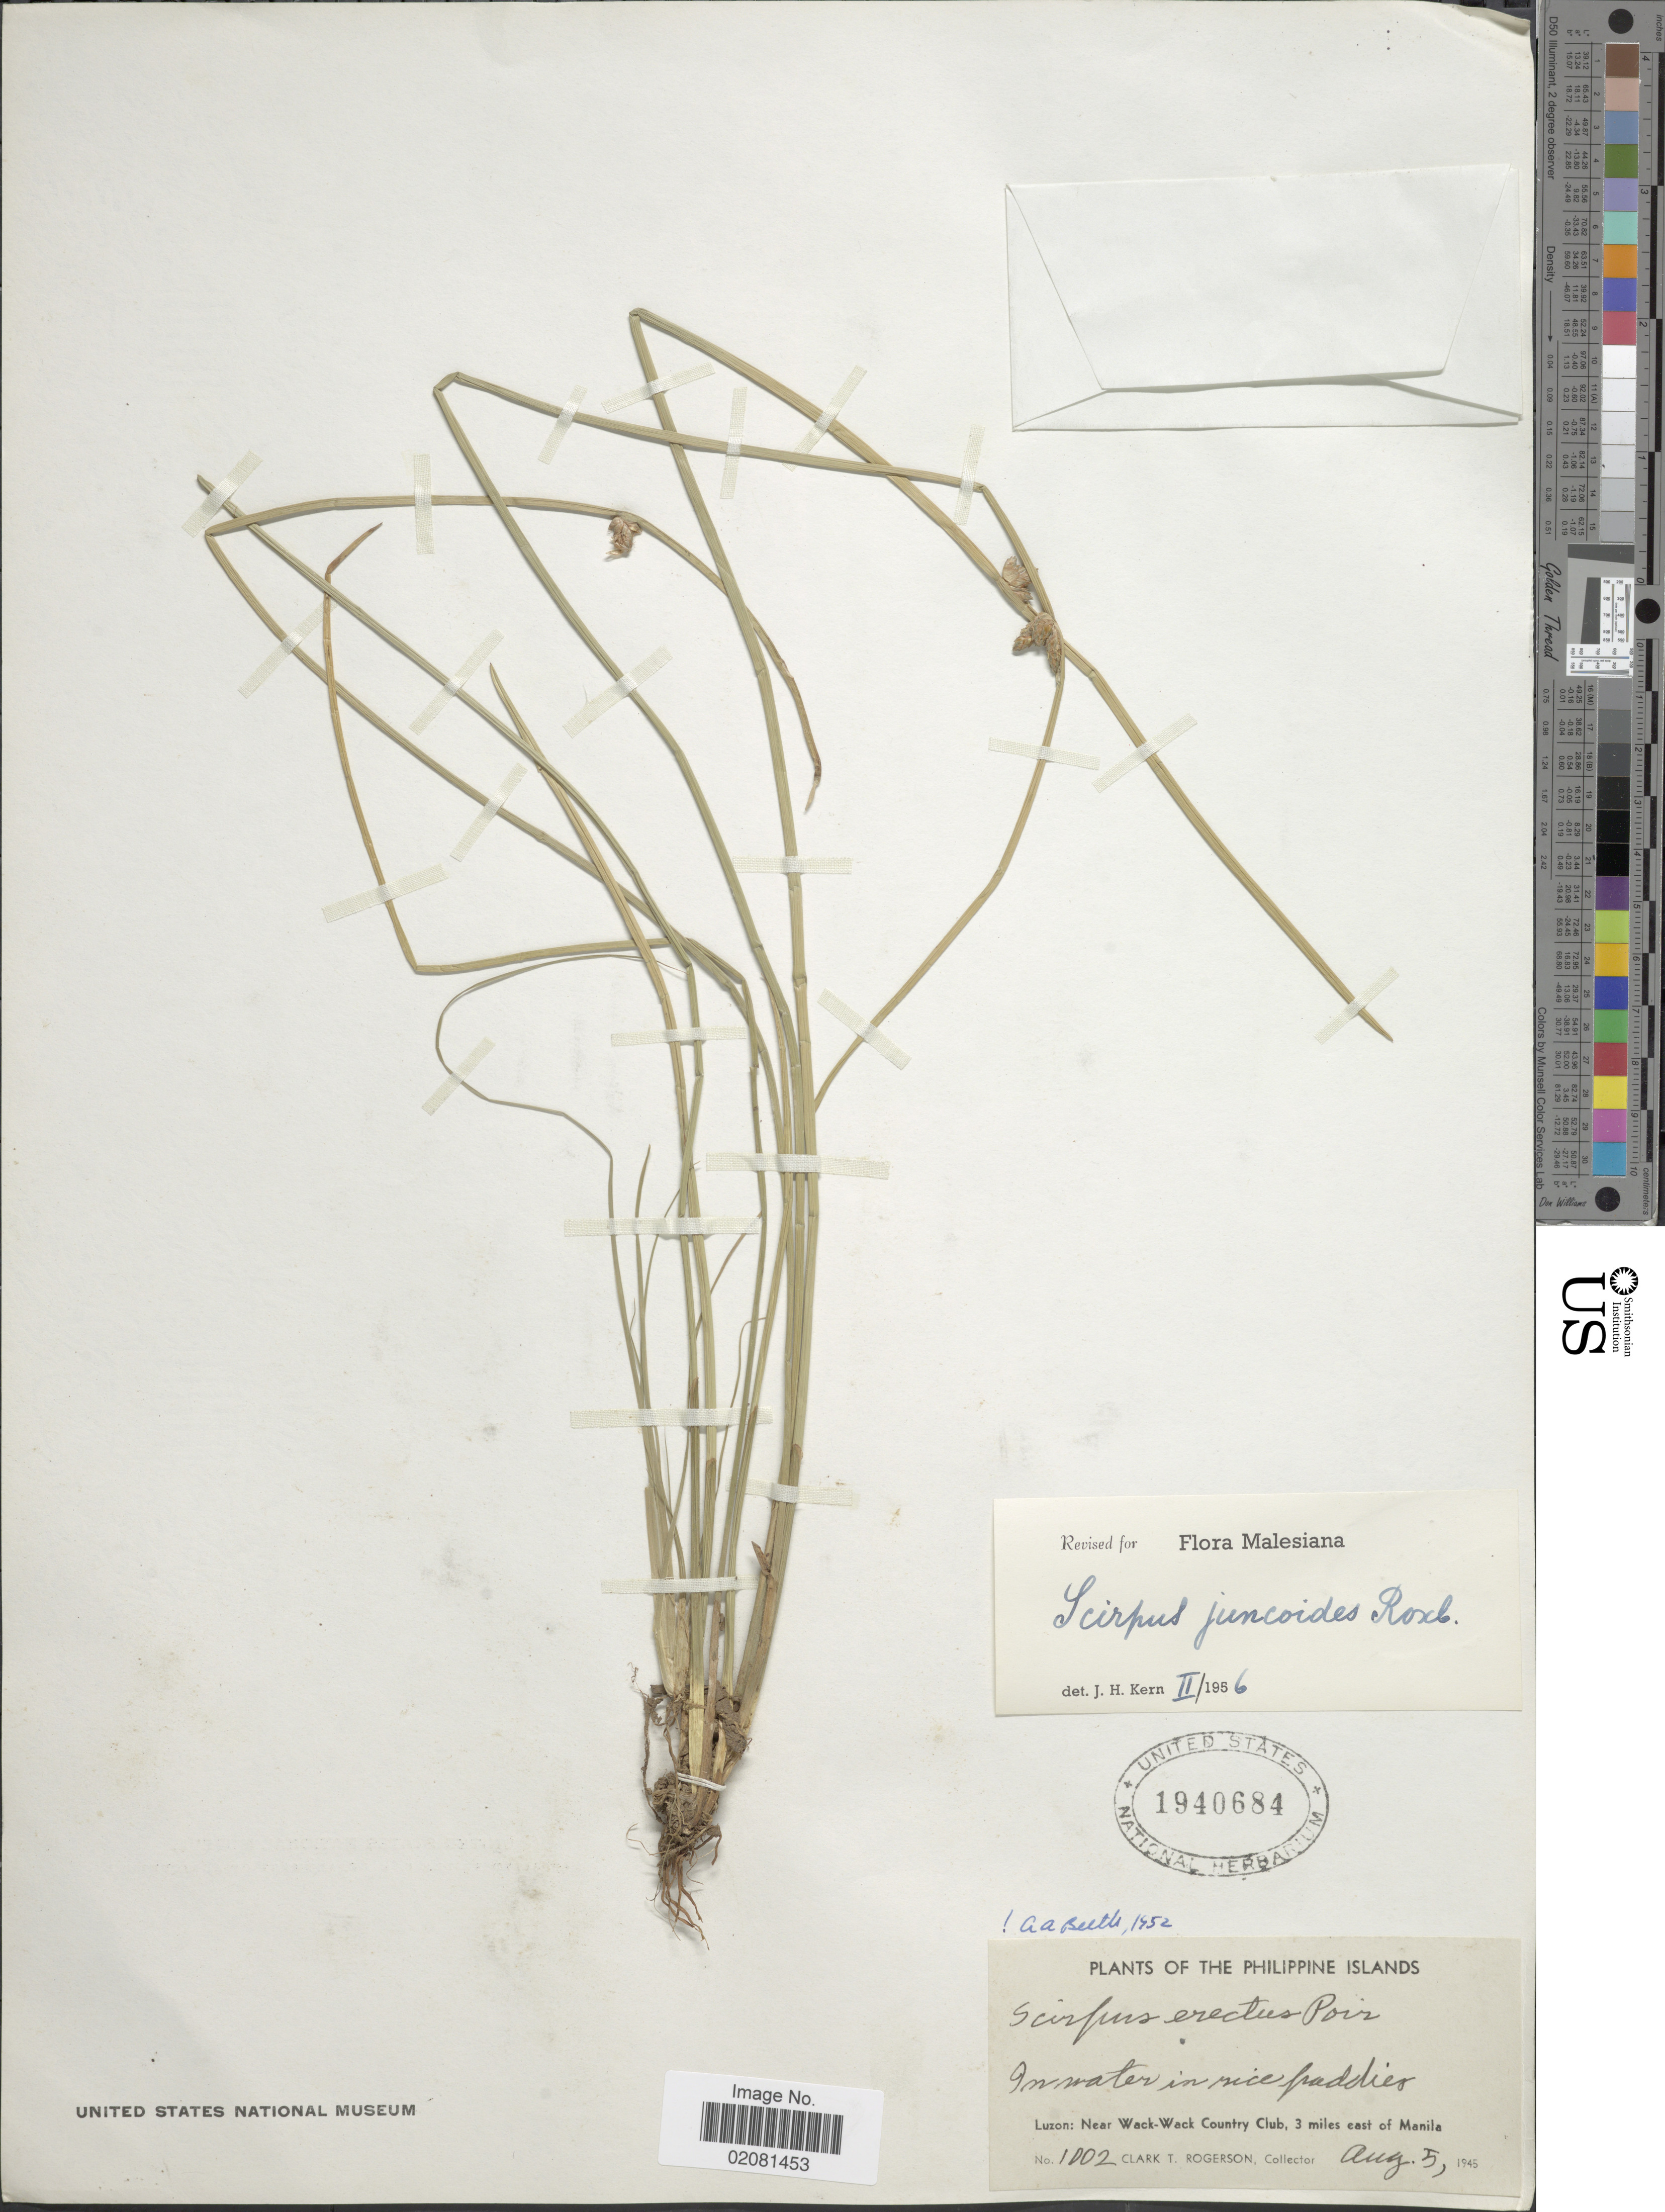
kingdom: Plantae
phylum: Tracheophyta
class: Liliopsida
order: Poales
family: Cyperaceae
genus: Schoenoplectus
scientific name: Schoenoplectus juncoides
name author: (Roxb.) Palla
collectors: C. Rogerson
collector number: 1002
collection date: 1945-08-05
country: Philippines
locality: Philippine Islands. Luzon: Near Wack-Wack Country Club, 3 miles east of Manila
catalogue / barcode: US 1940684